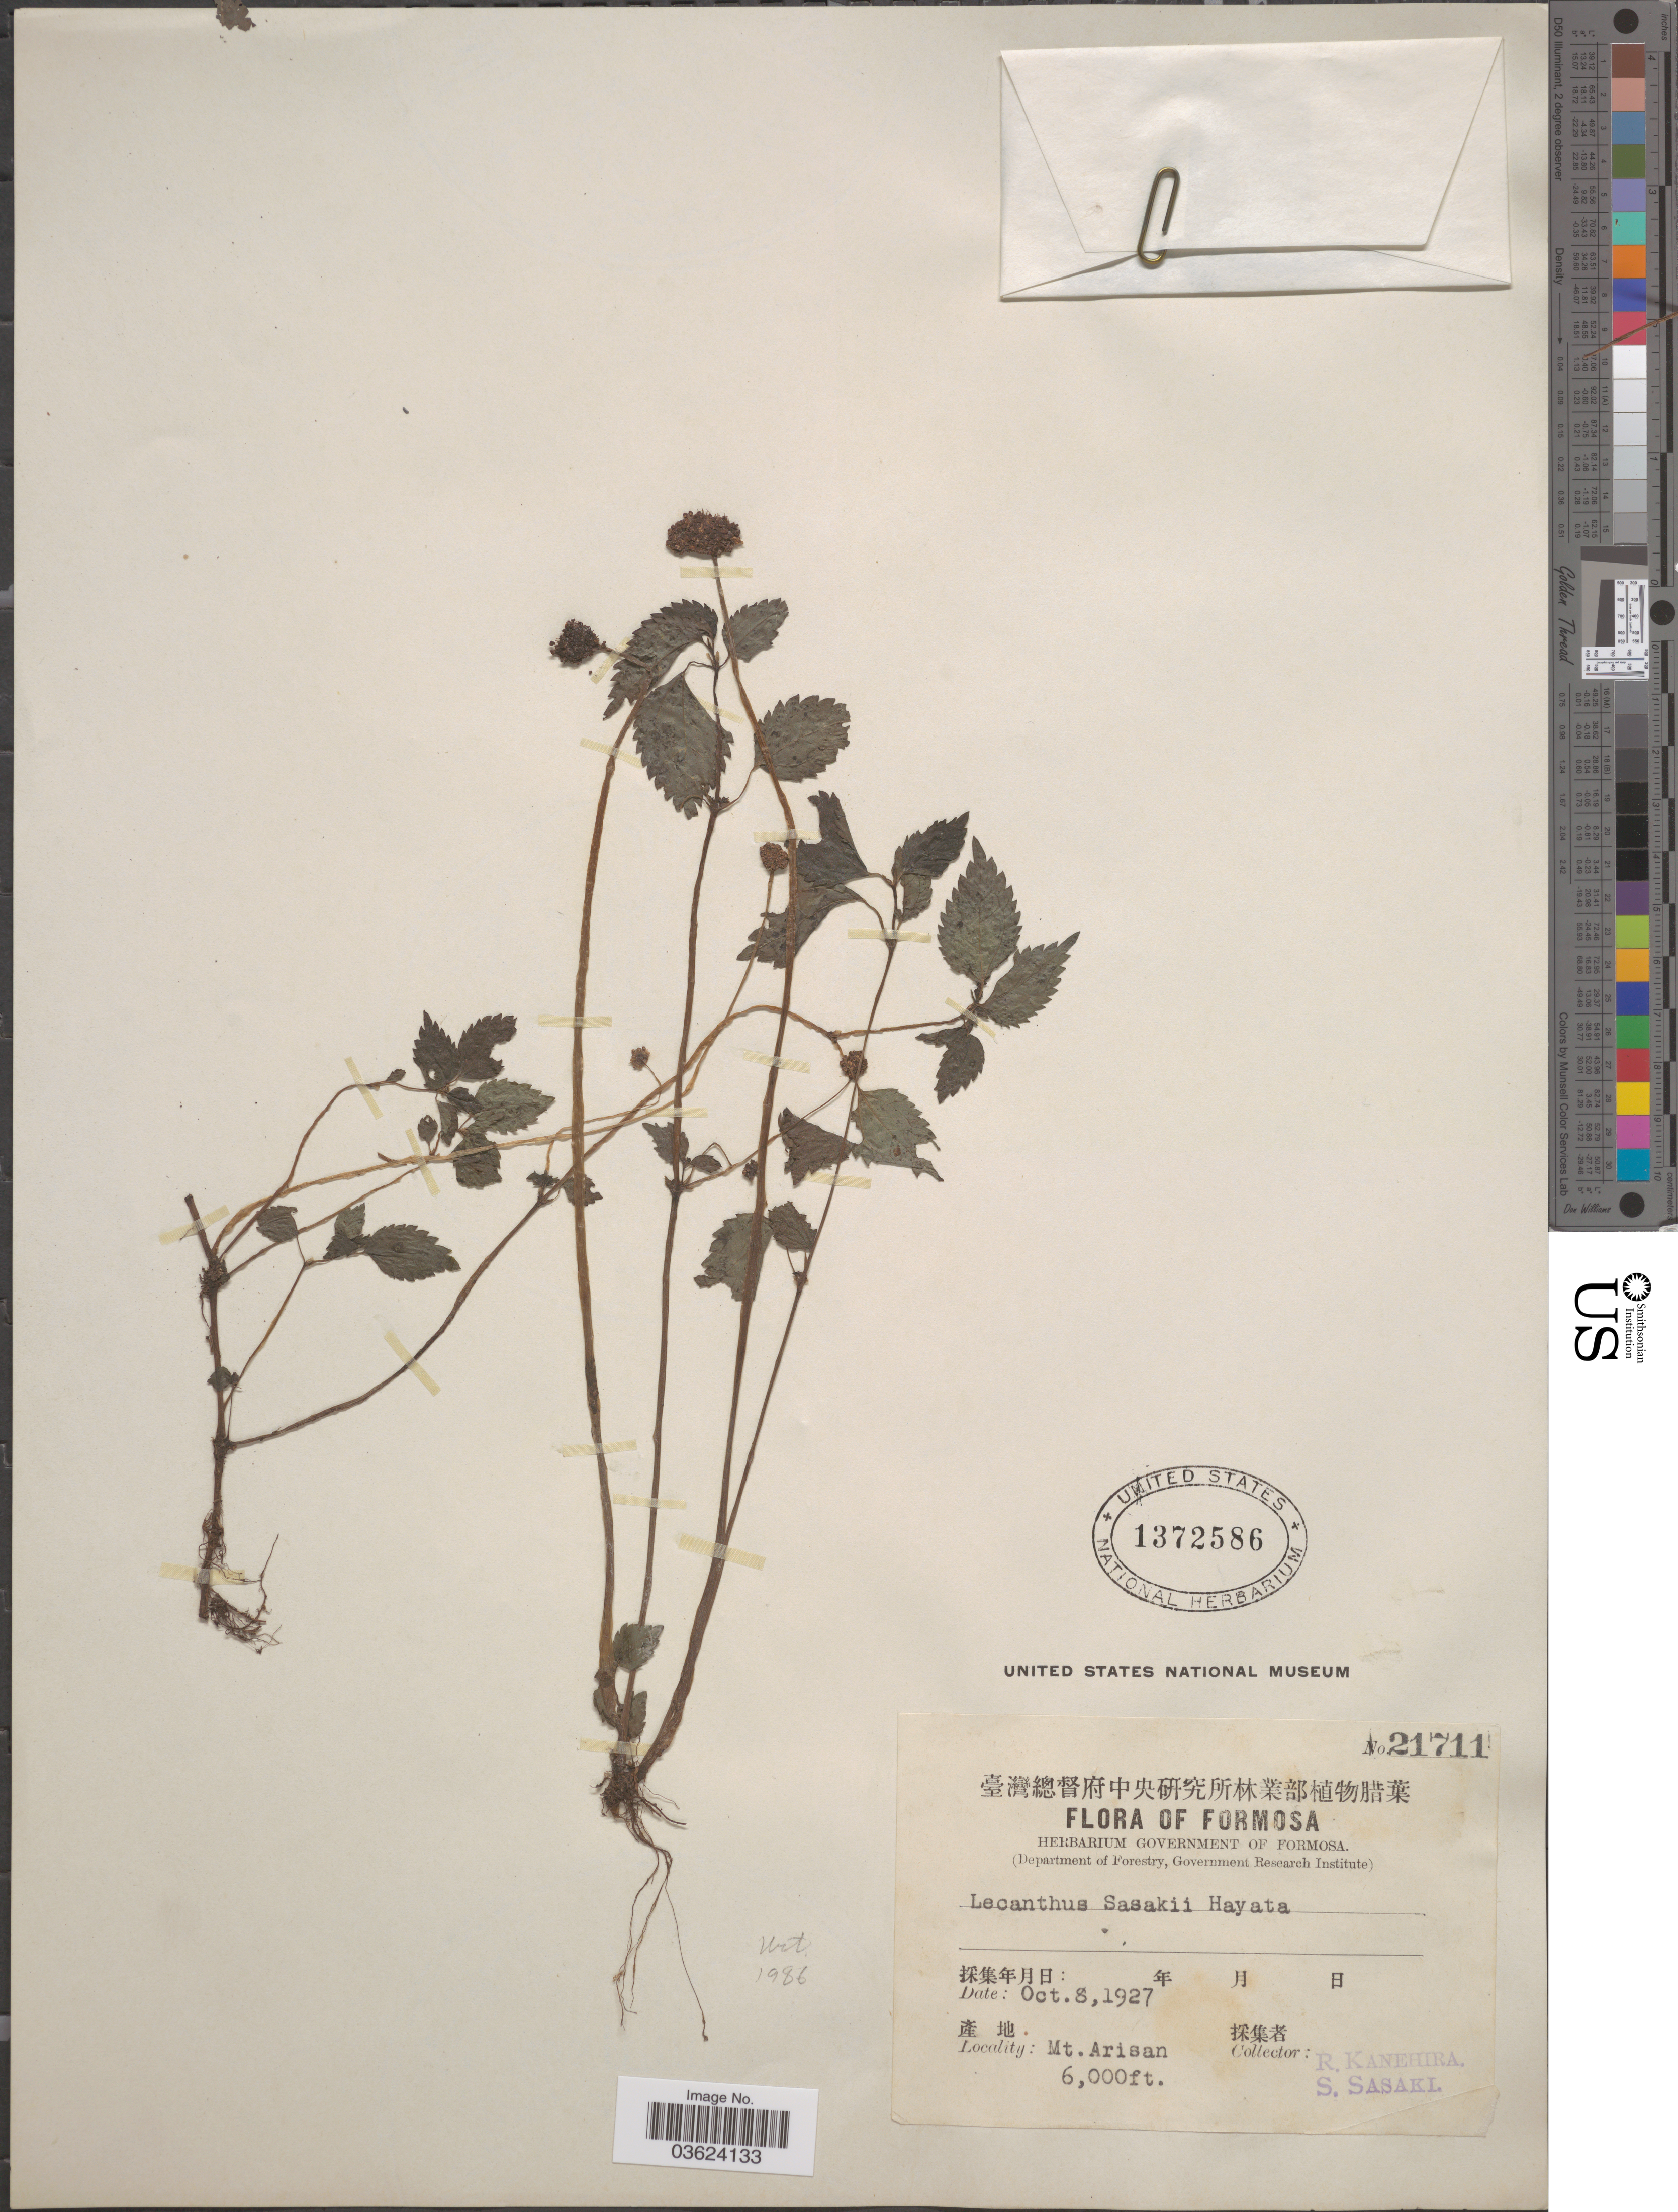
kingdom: Plantae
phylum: Tracheophyta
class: Magnoliopsida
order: Rosales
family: Urticaceae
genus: Lecanthus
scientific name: Lecanthus sasakii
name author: Hayata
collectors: R. Kanehira & S. Sasaki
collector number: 21711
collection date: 1927-10-08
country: Taiwan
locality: Formosa. Mt. Arisan.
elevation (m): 1829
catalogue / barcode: US 1372586